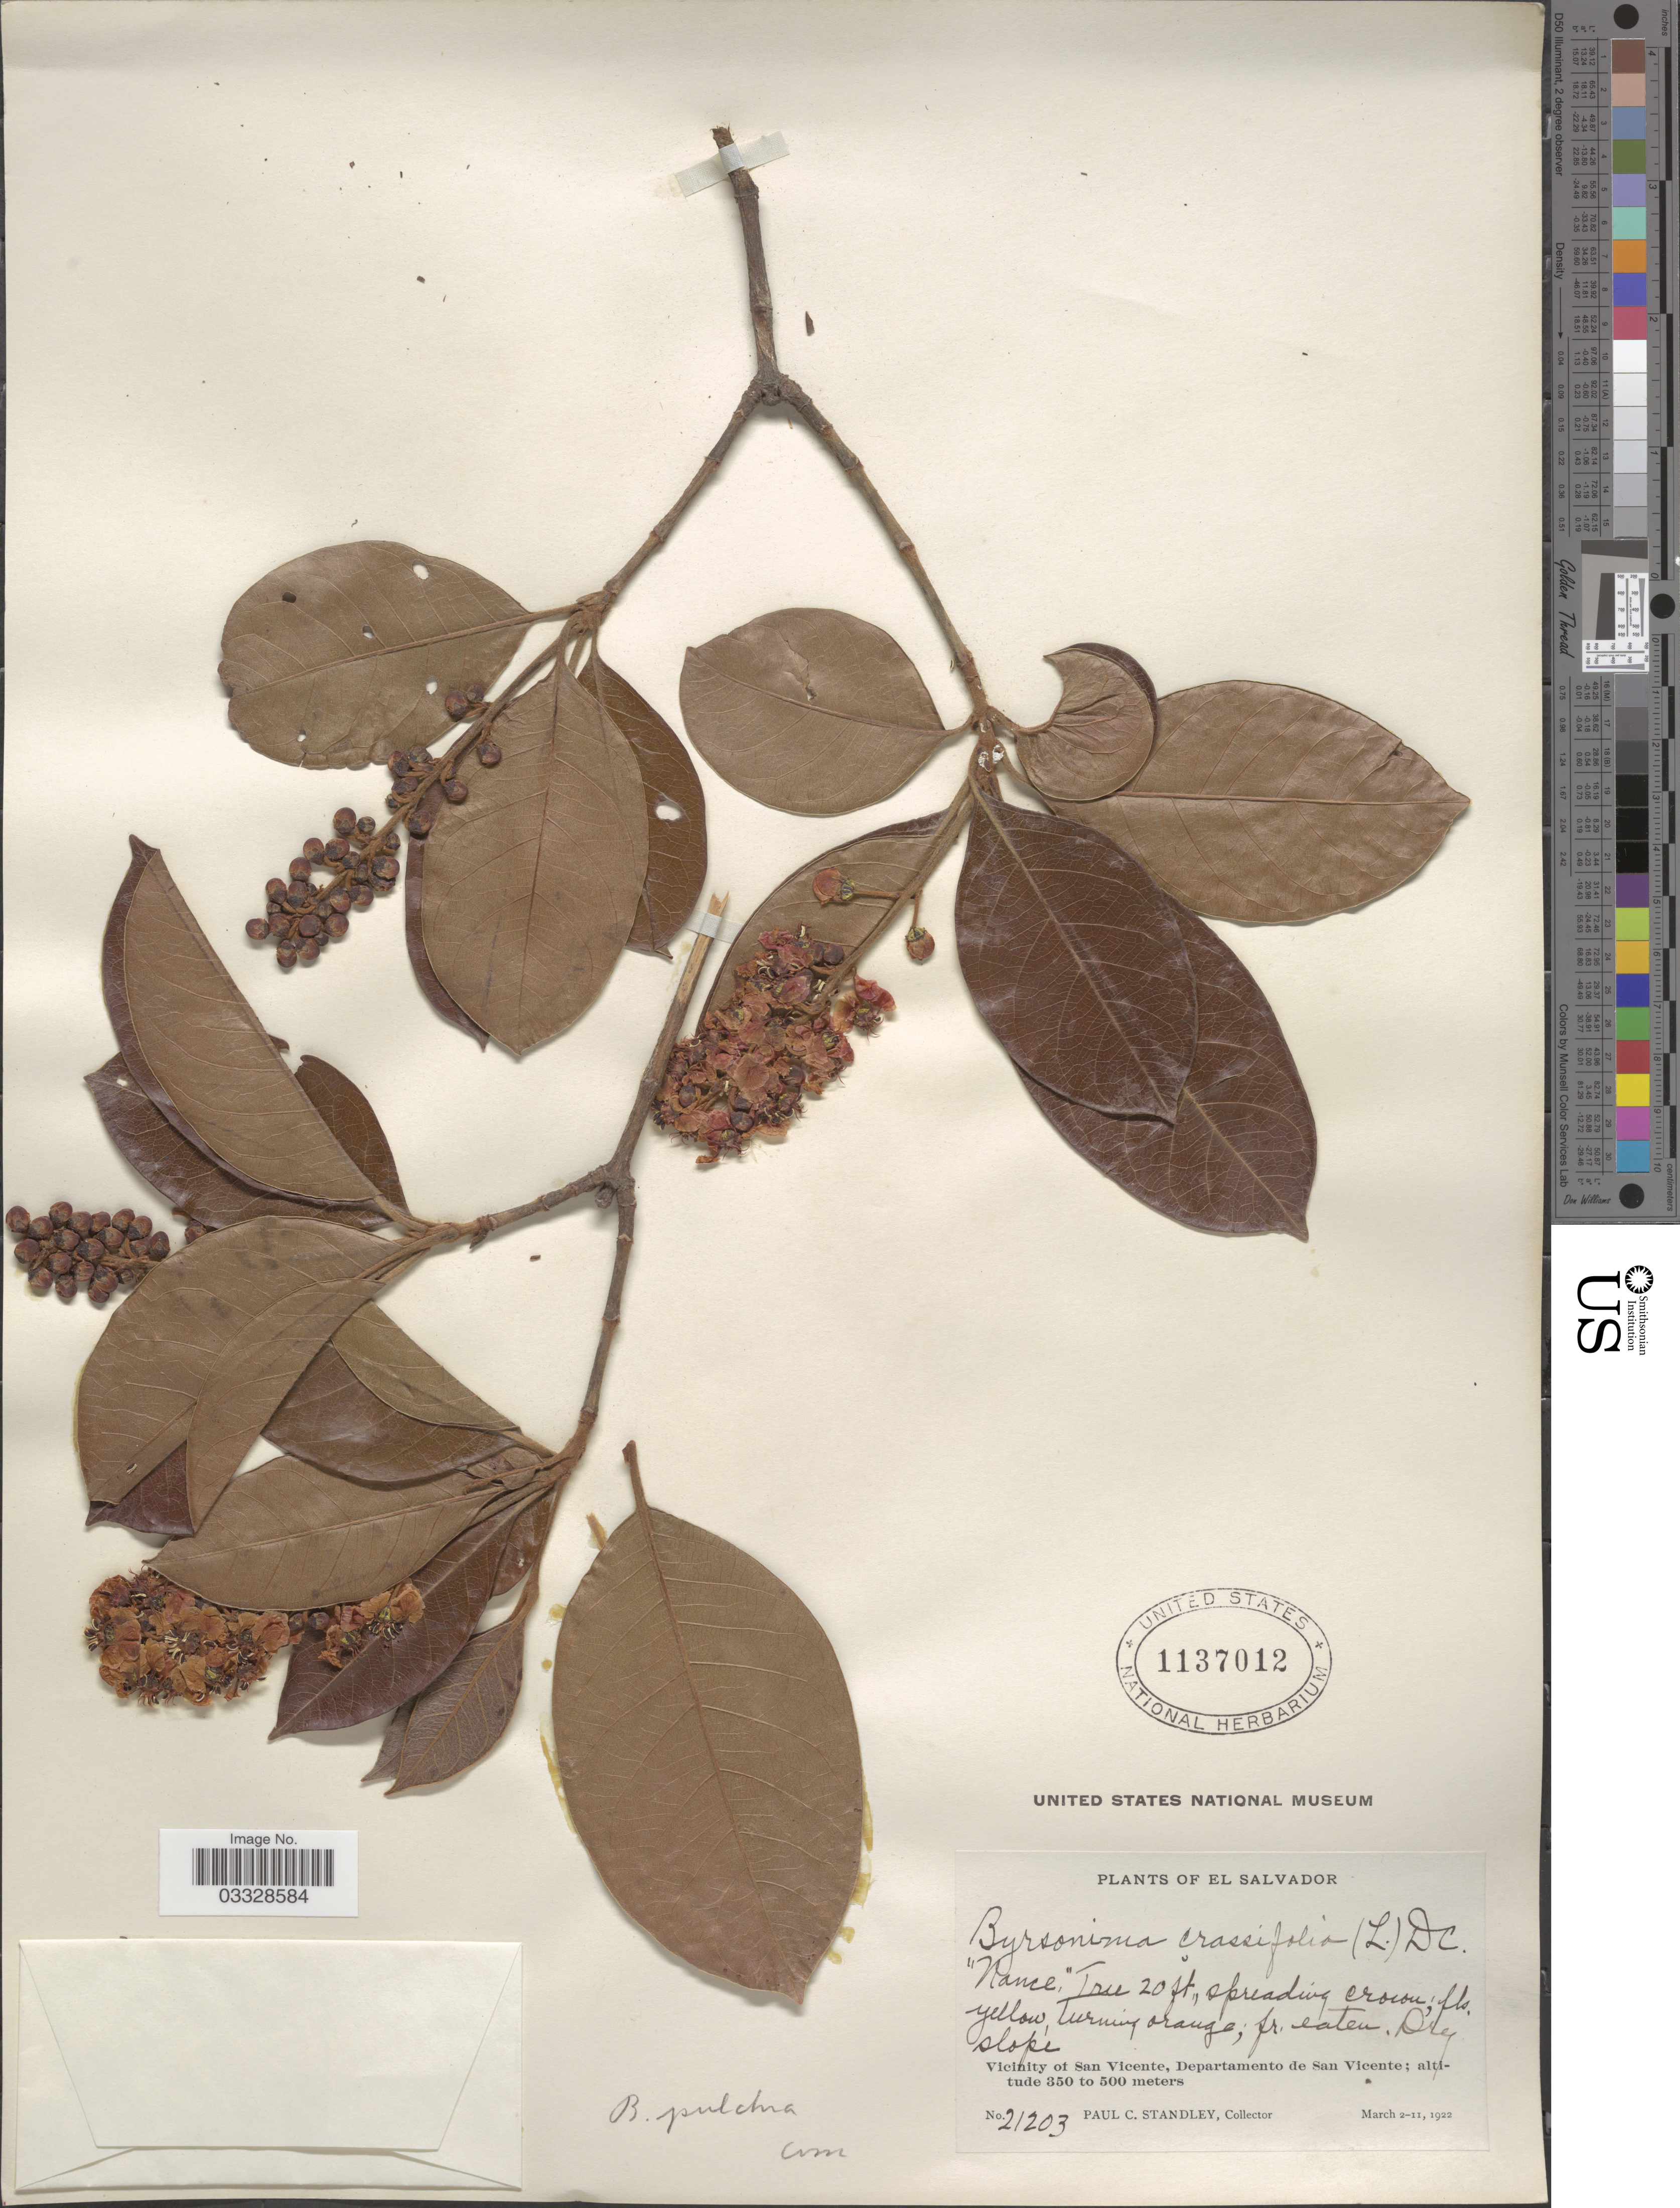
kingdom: Plantae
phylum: Tracheophyta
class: Magnoliopsida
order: Malpighiales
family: Malpighiaceae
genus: Byrsonima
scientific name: Byrsonima crassifolia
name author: (L.) Kunth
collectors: P. C. Standley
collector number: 21203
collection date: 1922-03-02/1922-03-11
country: El Salvador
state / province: San Vincente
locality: Vicinity of San Vicente, Departamento de San Vicente.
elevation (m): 350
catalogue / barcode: US 1137012